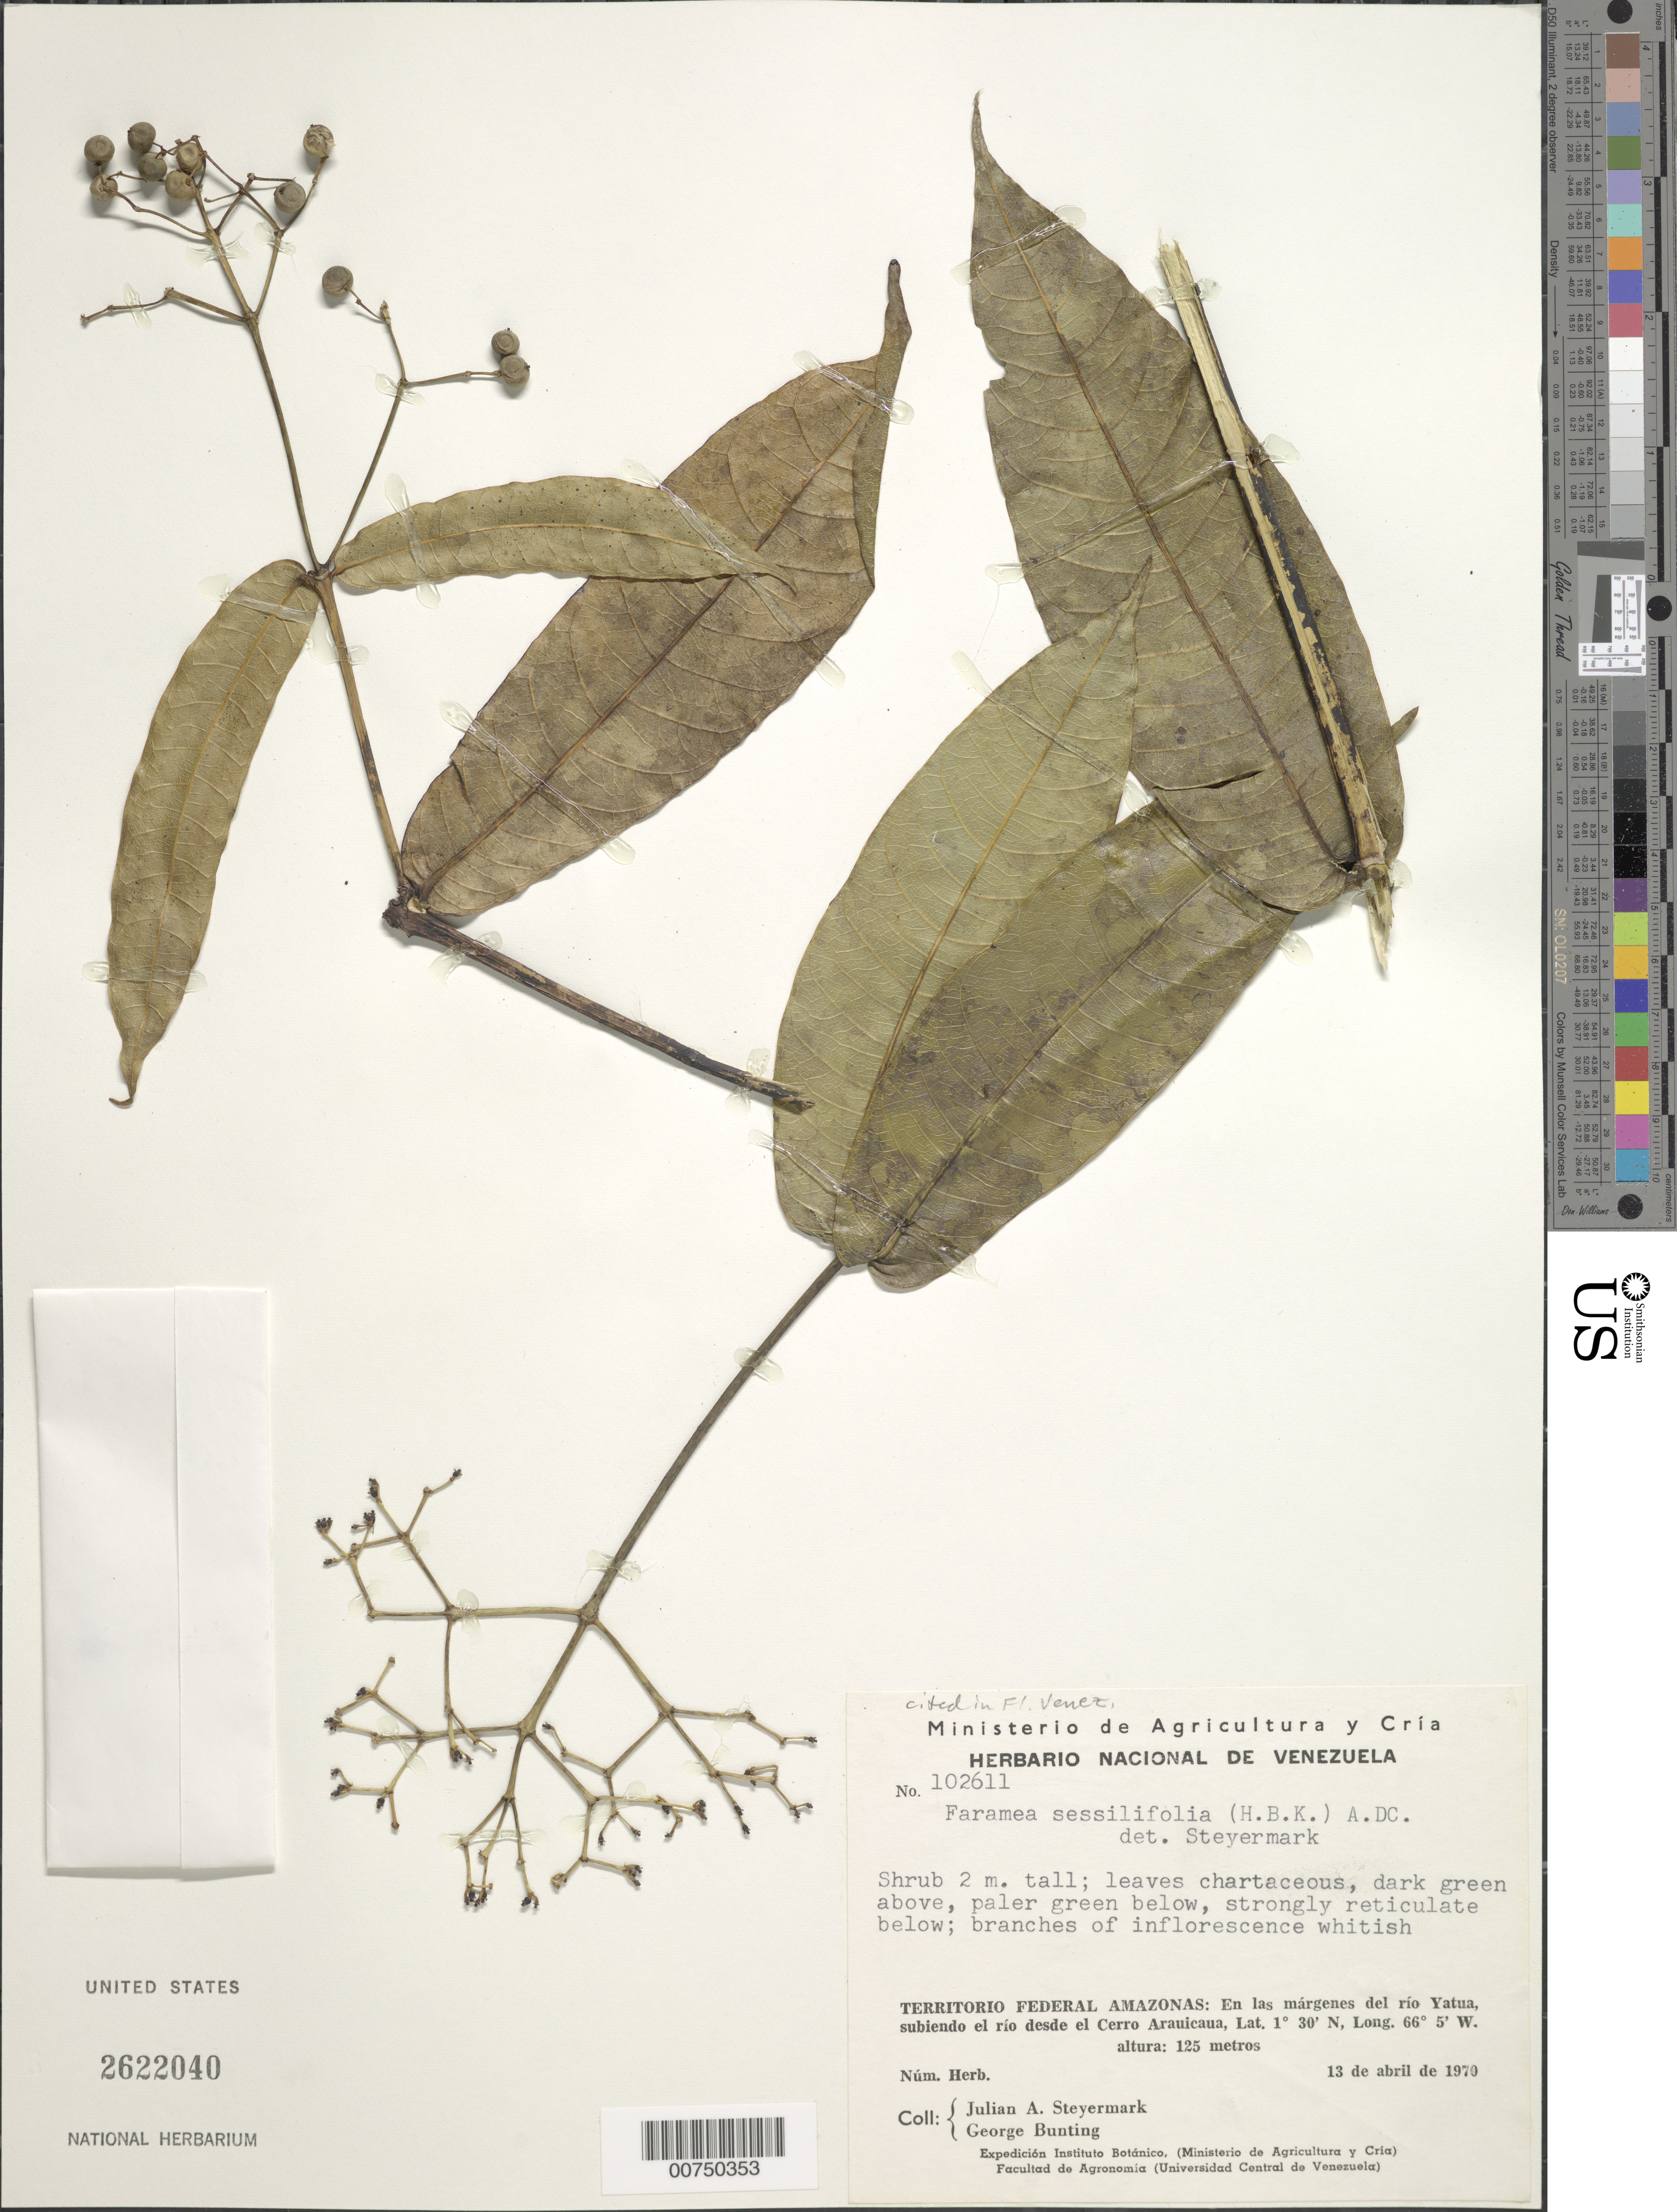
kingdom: Plantae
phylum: Tracheophyta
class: Magnoliopsida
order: Gentianales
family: Rubiaceae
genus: Faramea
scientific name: Faramea sessilifolia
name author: (Kunth) DC.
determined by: Steyermark, Julian A., (VEN)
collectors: J. Steyermark & G. S. Bunting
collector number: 102611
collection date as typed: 13-Apr-70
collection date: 1970-04-13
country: Venezuela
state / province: Amazonas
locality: Rió Yatua, subiendo el río desde el Cerro Arauicaua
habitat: Edge of river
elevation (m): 125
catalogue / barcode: US 2622040